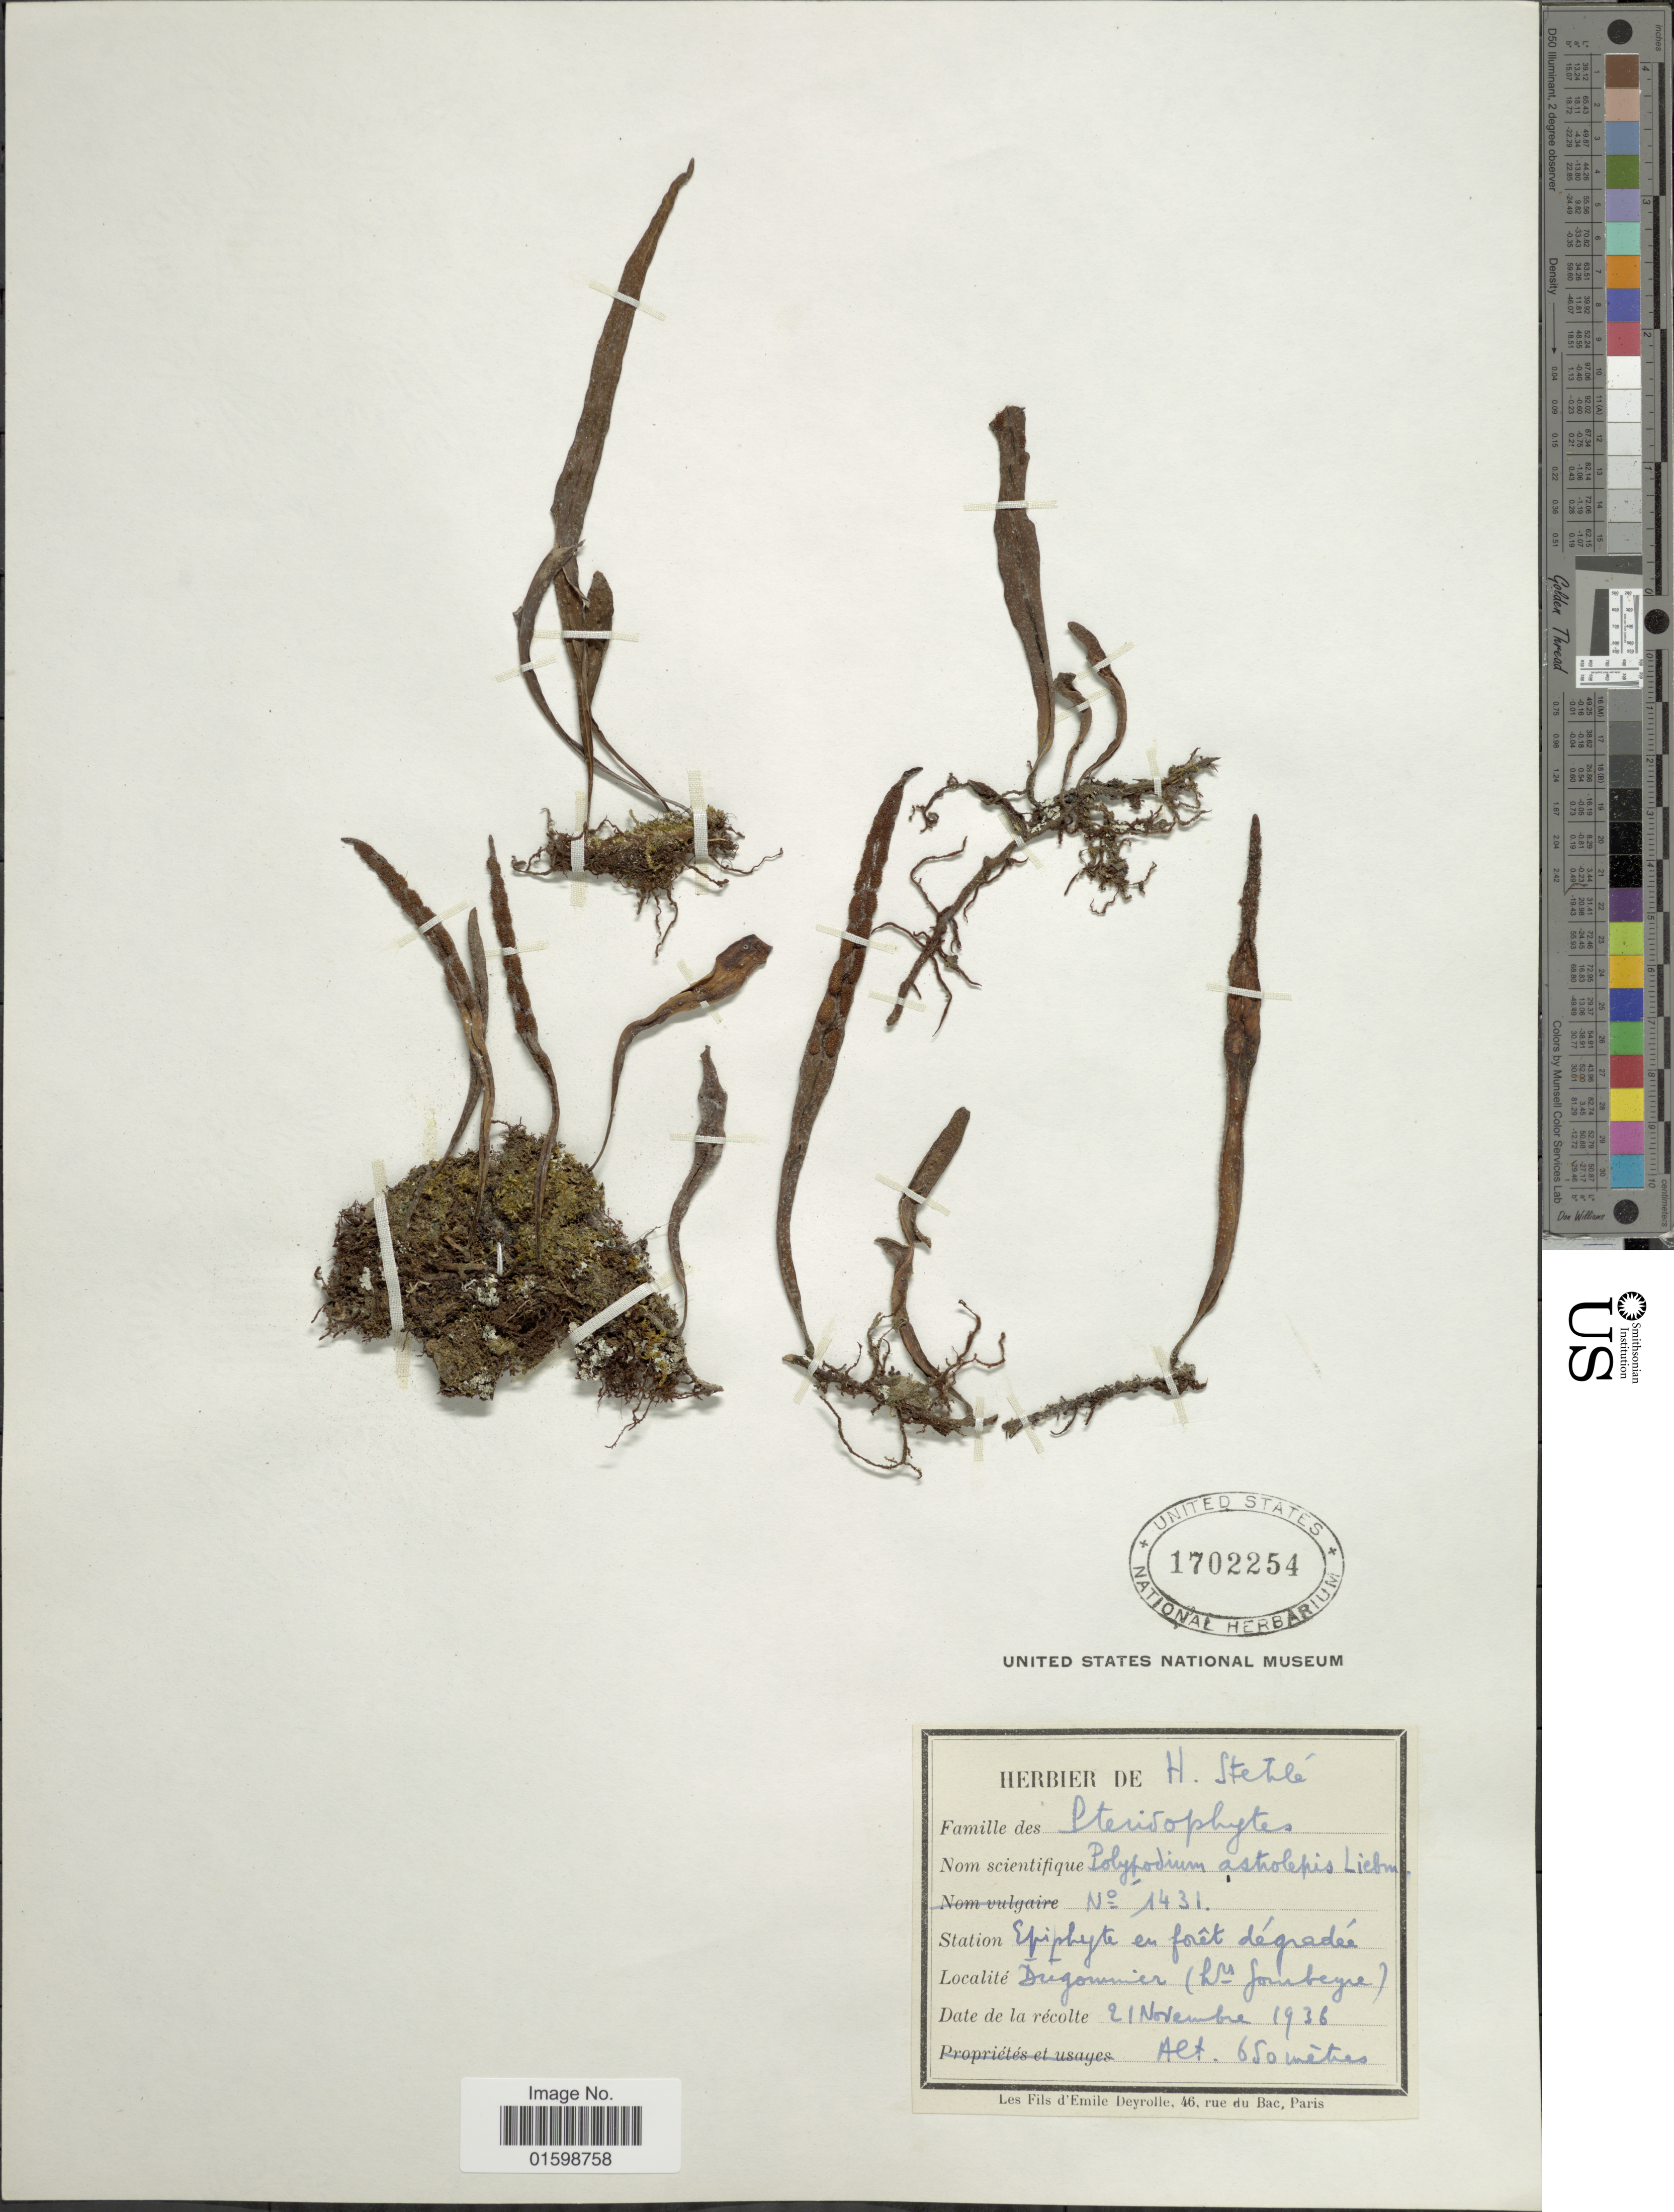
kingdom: Plantae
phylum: Tracheophyta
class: Polypodiopsida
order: Polypodiales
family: Polypodiaceae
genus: Pleopeltis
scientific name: Pleopeltis astrolepis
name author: (Liebm.) E. Fourn.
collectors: H. Stehlé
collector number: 1431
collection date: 1936-11-21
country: Guadeloupe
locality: Epiphyte et forêt dégradée, Dugommier (Gourbeyre).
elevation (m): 650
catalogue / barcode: US 1702254